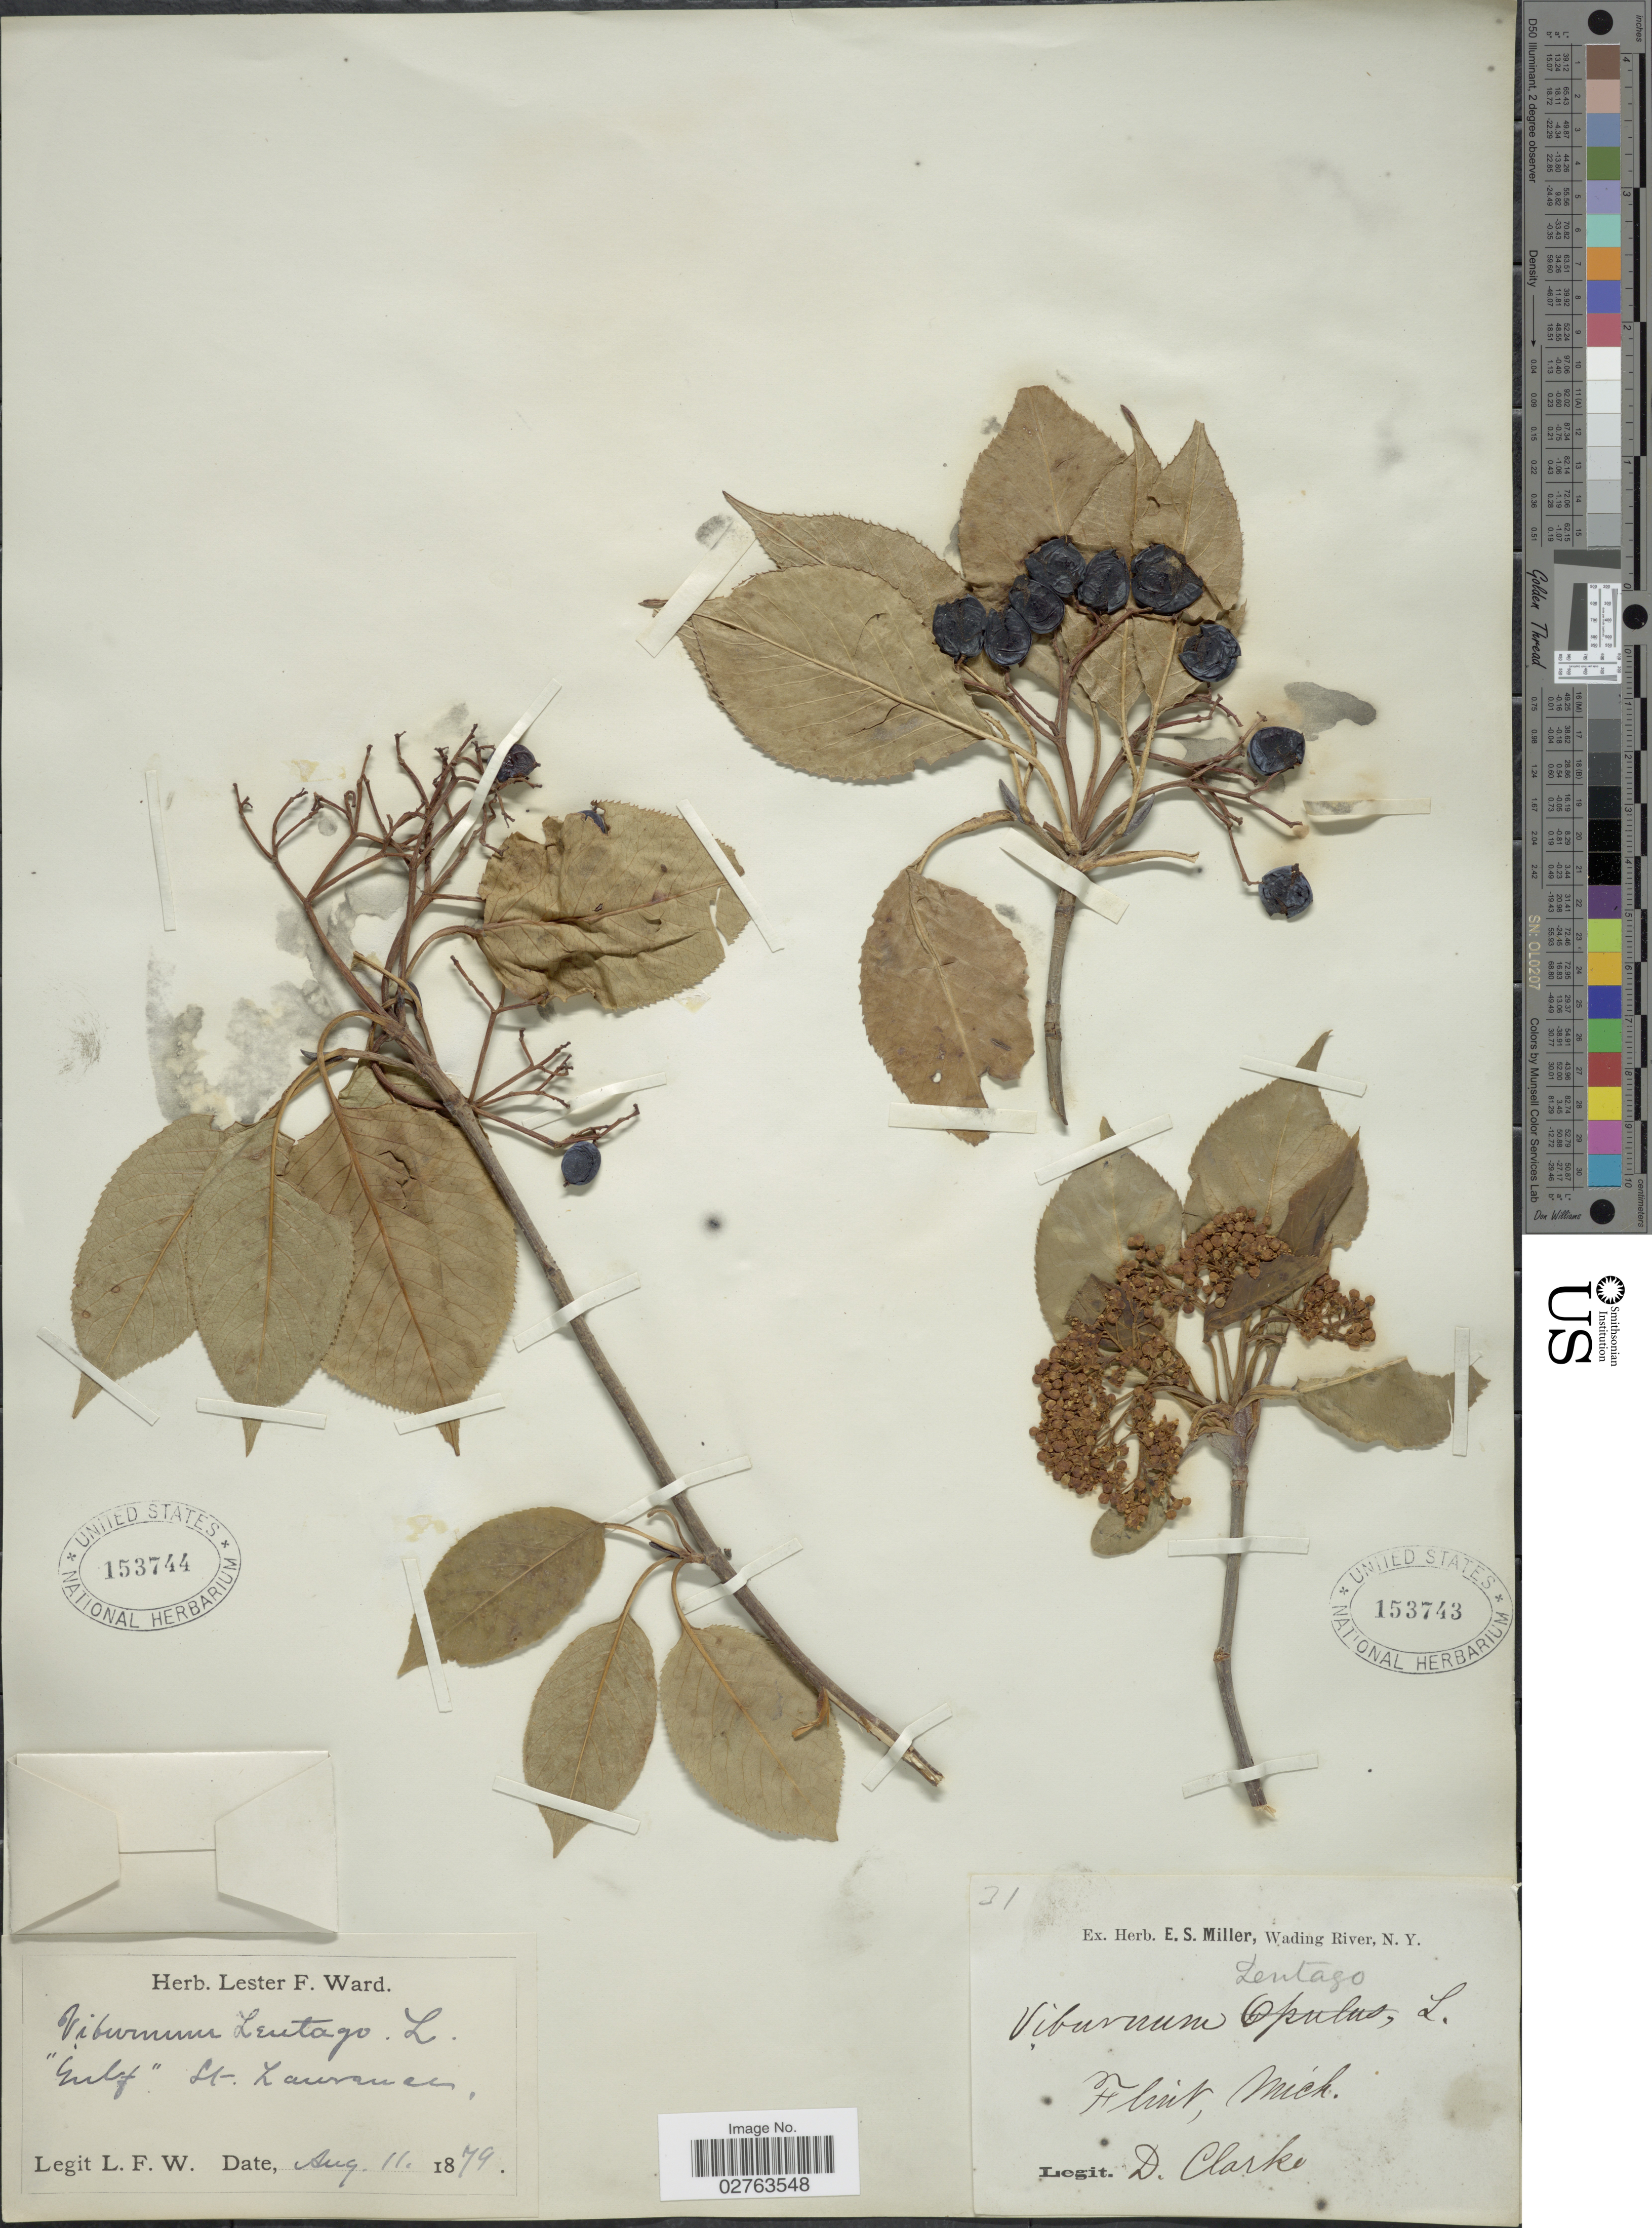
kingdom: Plantae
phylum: Tracheophyta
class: Magnoliopsida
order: Dipsacales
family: Viburnaceae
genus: Viburnum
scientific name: Viburnum lentago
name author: L.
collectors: L. F. Ward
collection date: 1879-08-11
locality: Gulf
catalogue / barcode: US 153744